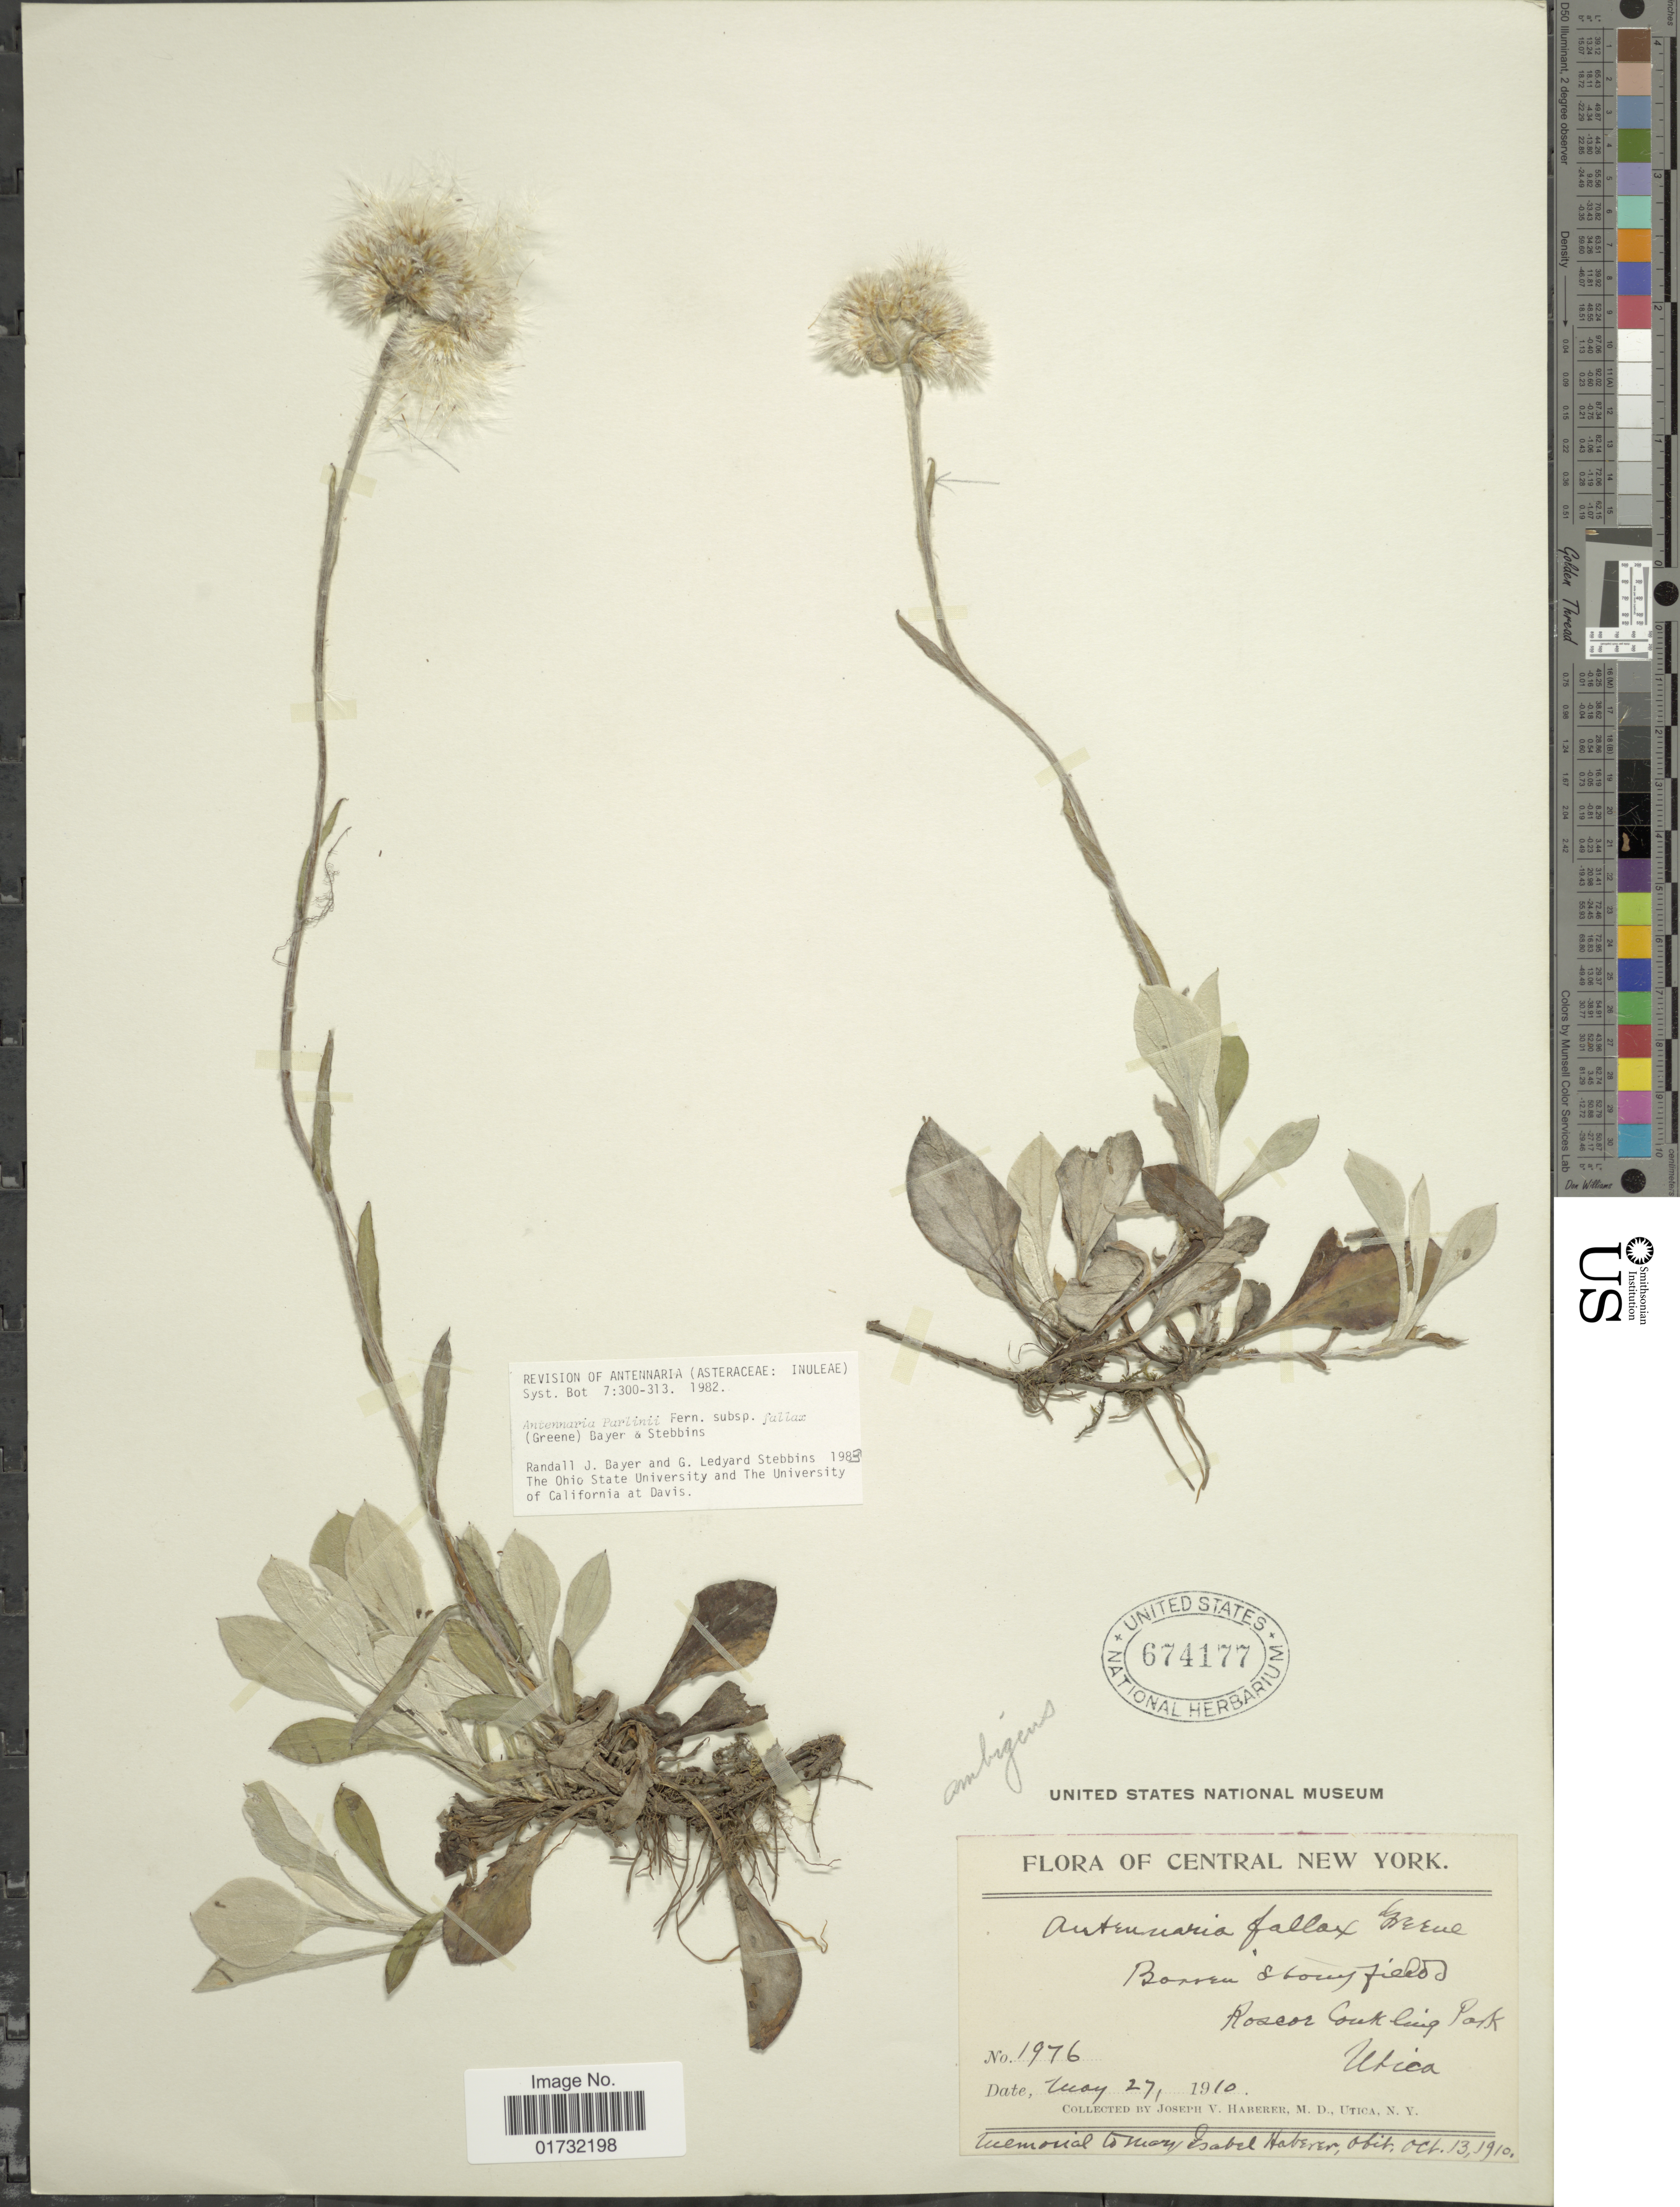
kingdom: Plantae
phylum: Tracheophyta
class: Magnoliopsida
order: Asterales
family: Asteraceae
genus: Antennaria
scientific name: Antennaria parlinii subsp. fallax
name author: (Greene) R.J. Bayer & Stebbins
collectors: J. V. Haberer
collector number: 1976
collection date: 1910-05-27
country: United States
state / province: New York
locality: Central New York. Roscoe Conkling Park. Utica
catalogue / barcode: US 674177